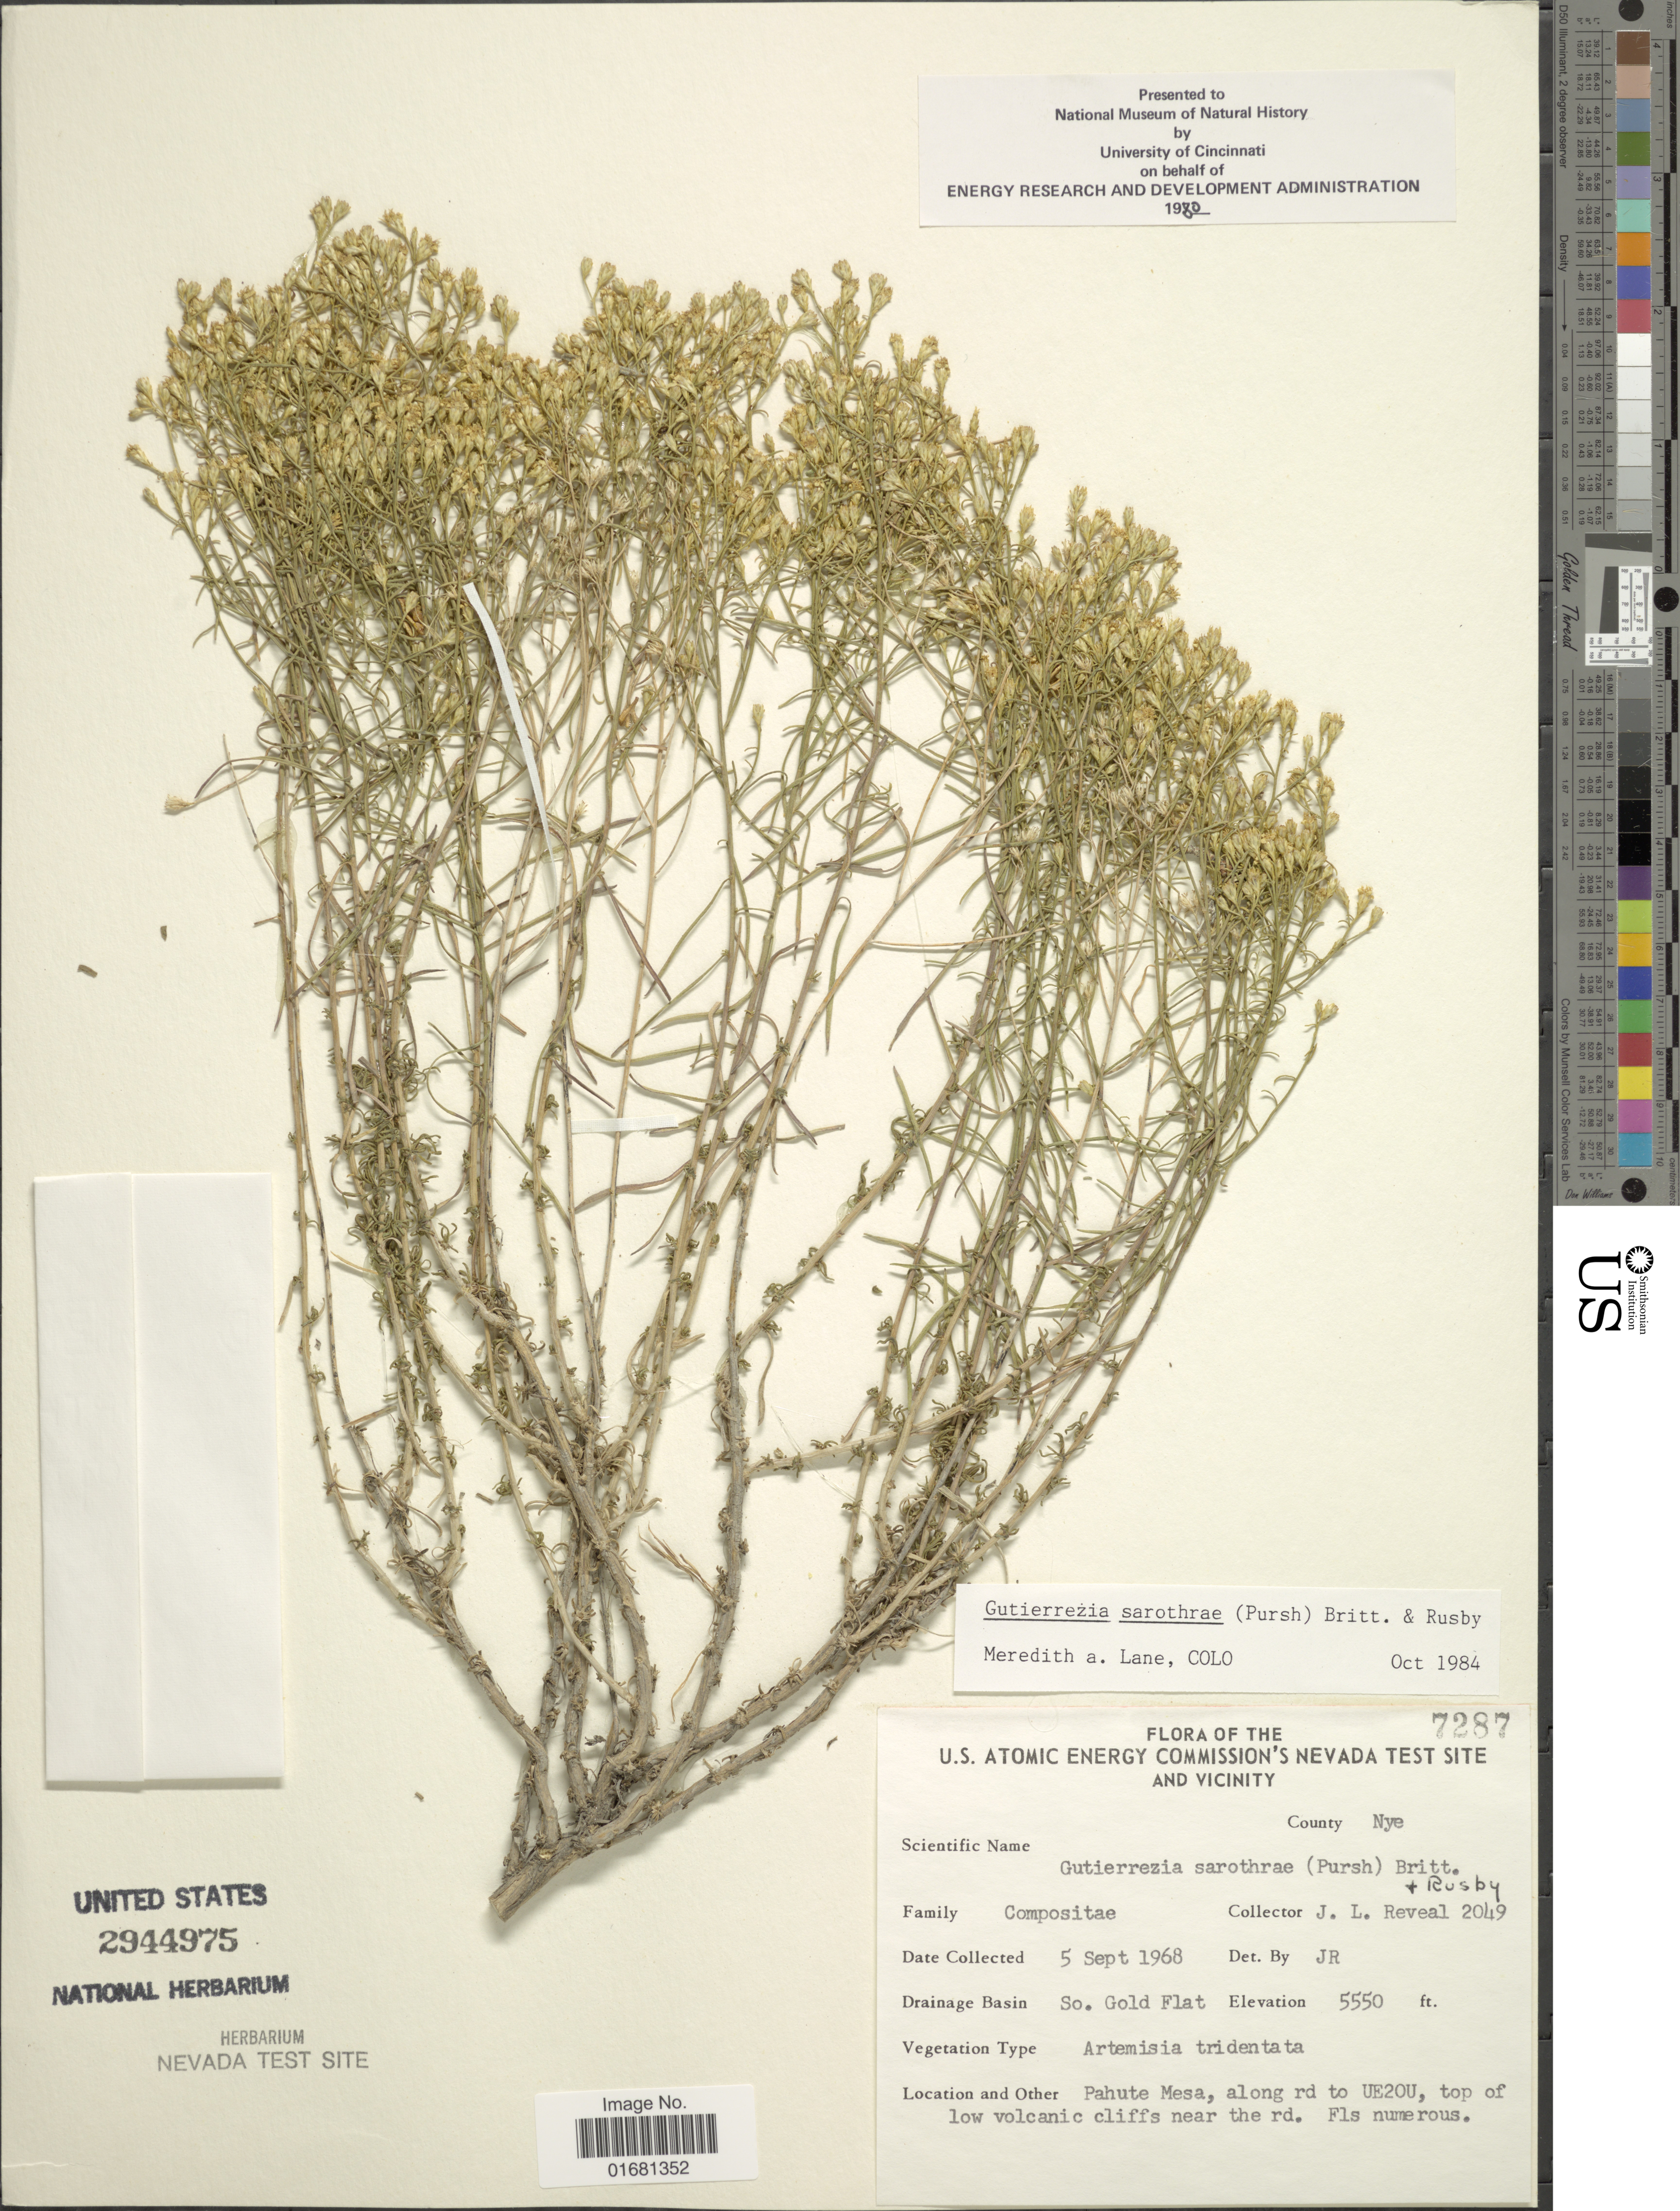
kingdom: Plantae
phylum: Tracheophyta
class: Magnoliopsida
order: Asterales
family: Asteraceae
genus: Gutierrezia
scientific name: Gutierrezia sarothrae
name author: (Pursh) Britton & Rusby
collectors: J. L. Reveal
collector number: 2049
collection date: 1968-09-05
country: United States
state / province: Nevada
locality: County. Nye. Pahute Mesa, along rd to UE2OU, top of low volcanic cliffs near the rd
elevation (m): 1692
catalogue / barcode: US 2944975